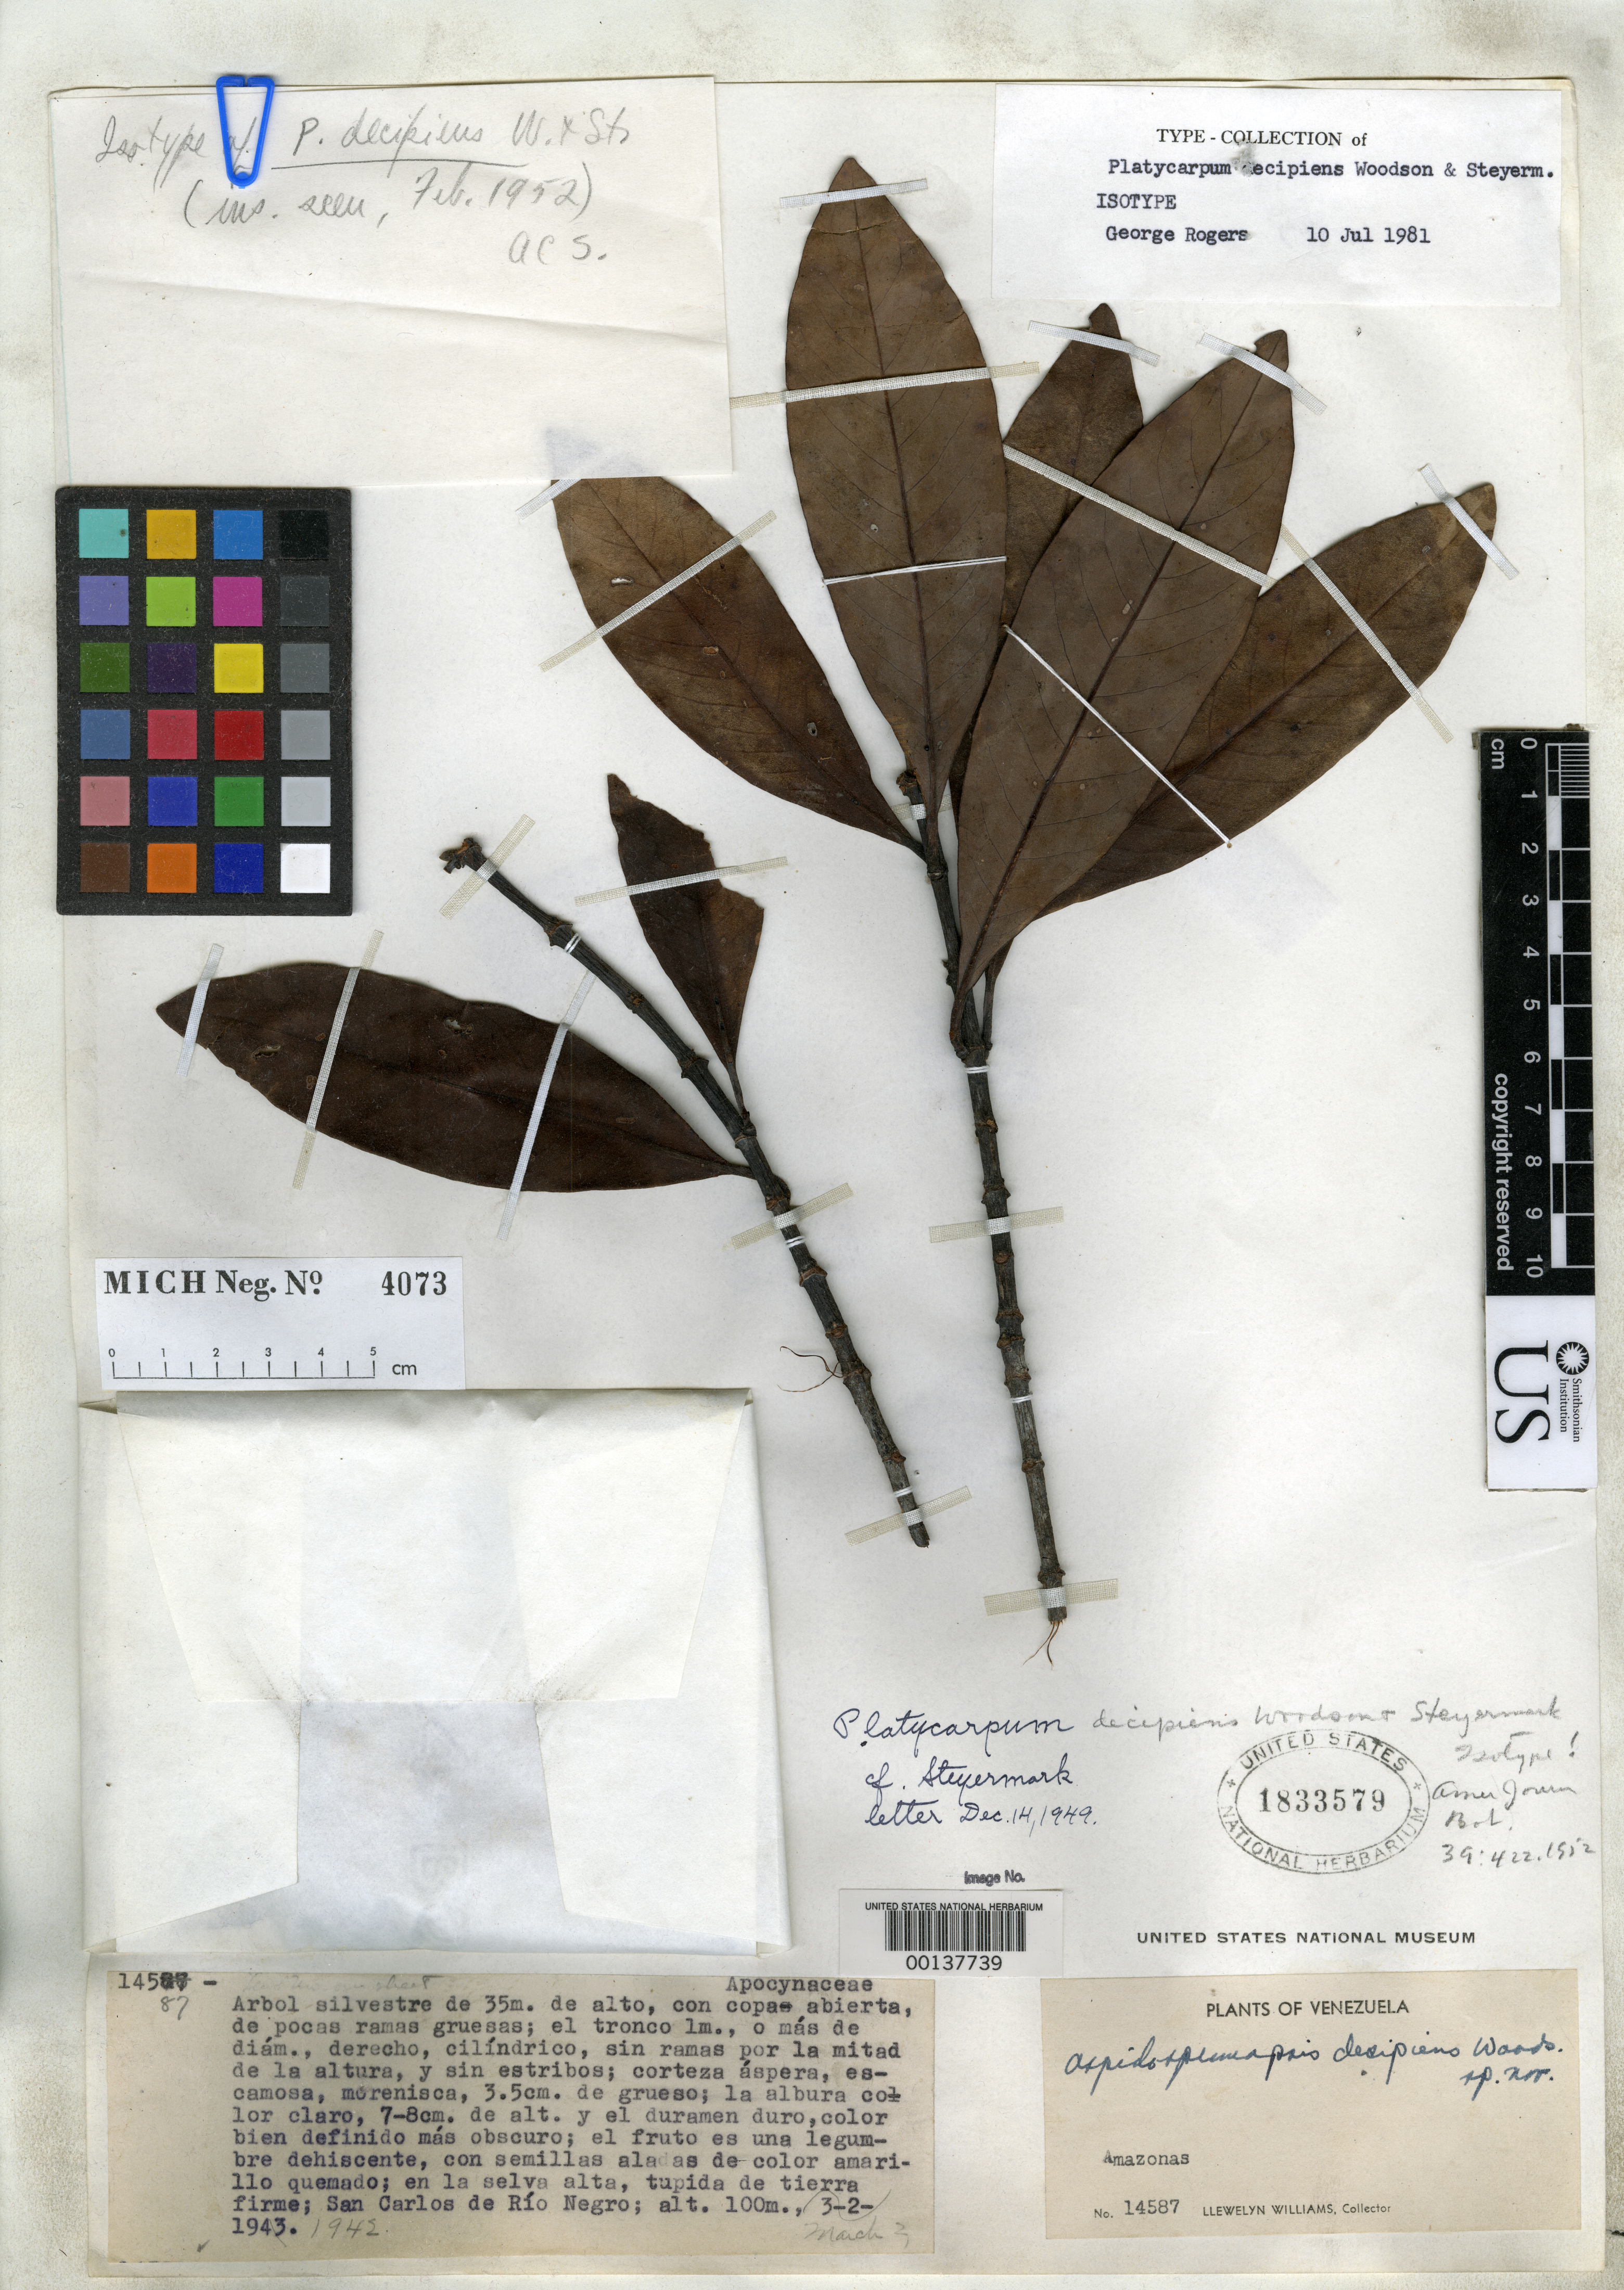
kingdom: Plantae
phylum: Tracheophyta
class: Magnoliopsida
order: Gentianales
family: Rubiaceae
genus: Platycarpum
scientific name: Platycarpum decipiens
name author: Woodson & Steyerm.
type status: Isotype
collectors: Ll. Williams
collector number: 14587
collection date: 1943-03-02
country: Venezuela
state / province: Amazonas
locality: San Carlos de Rio Negro.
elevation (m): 100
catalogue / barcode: US 1833579